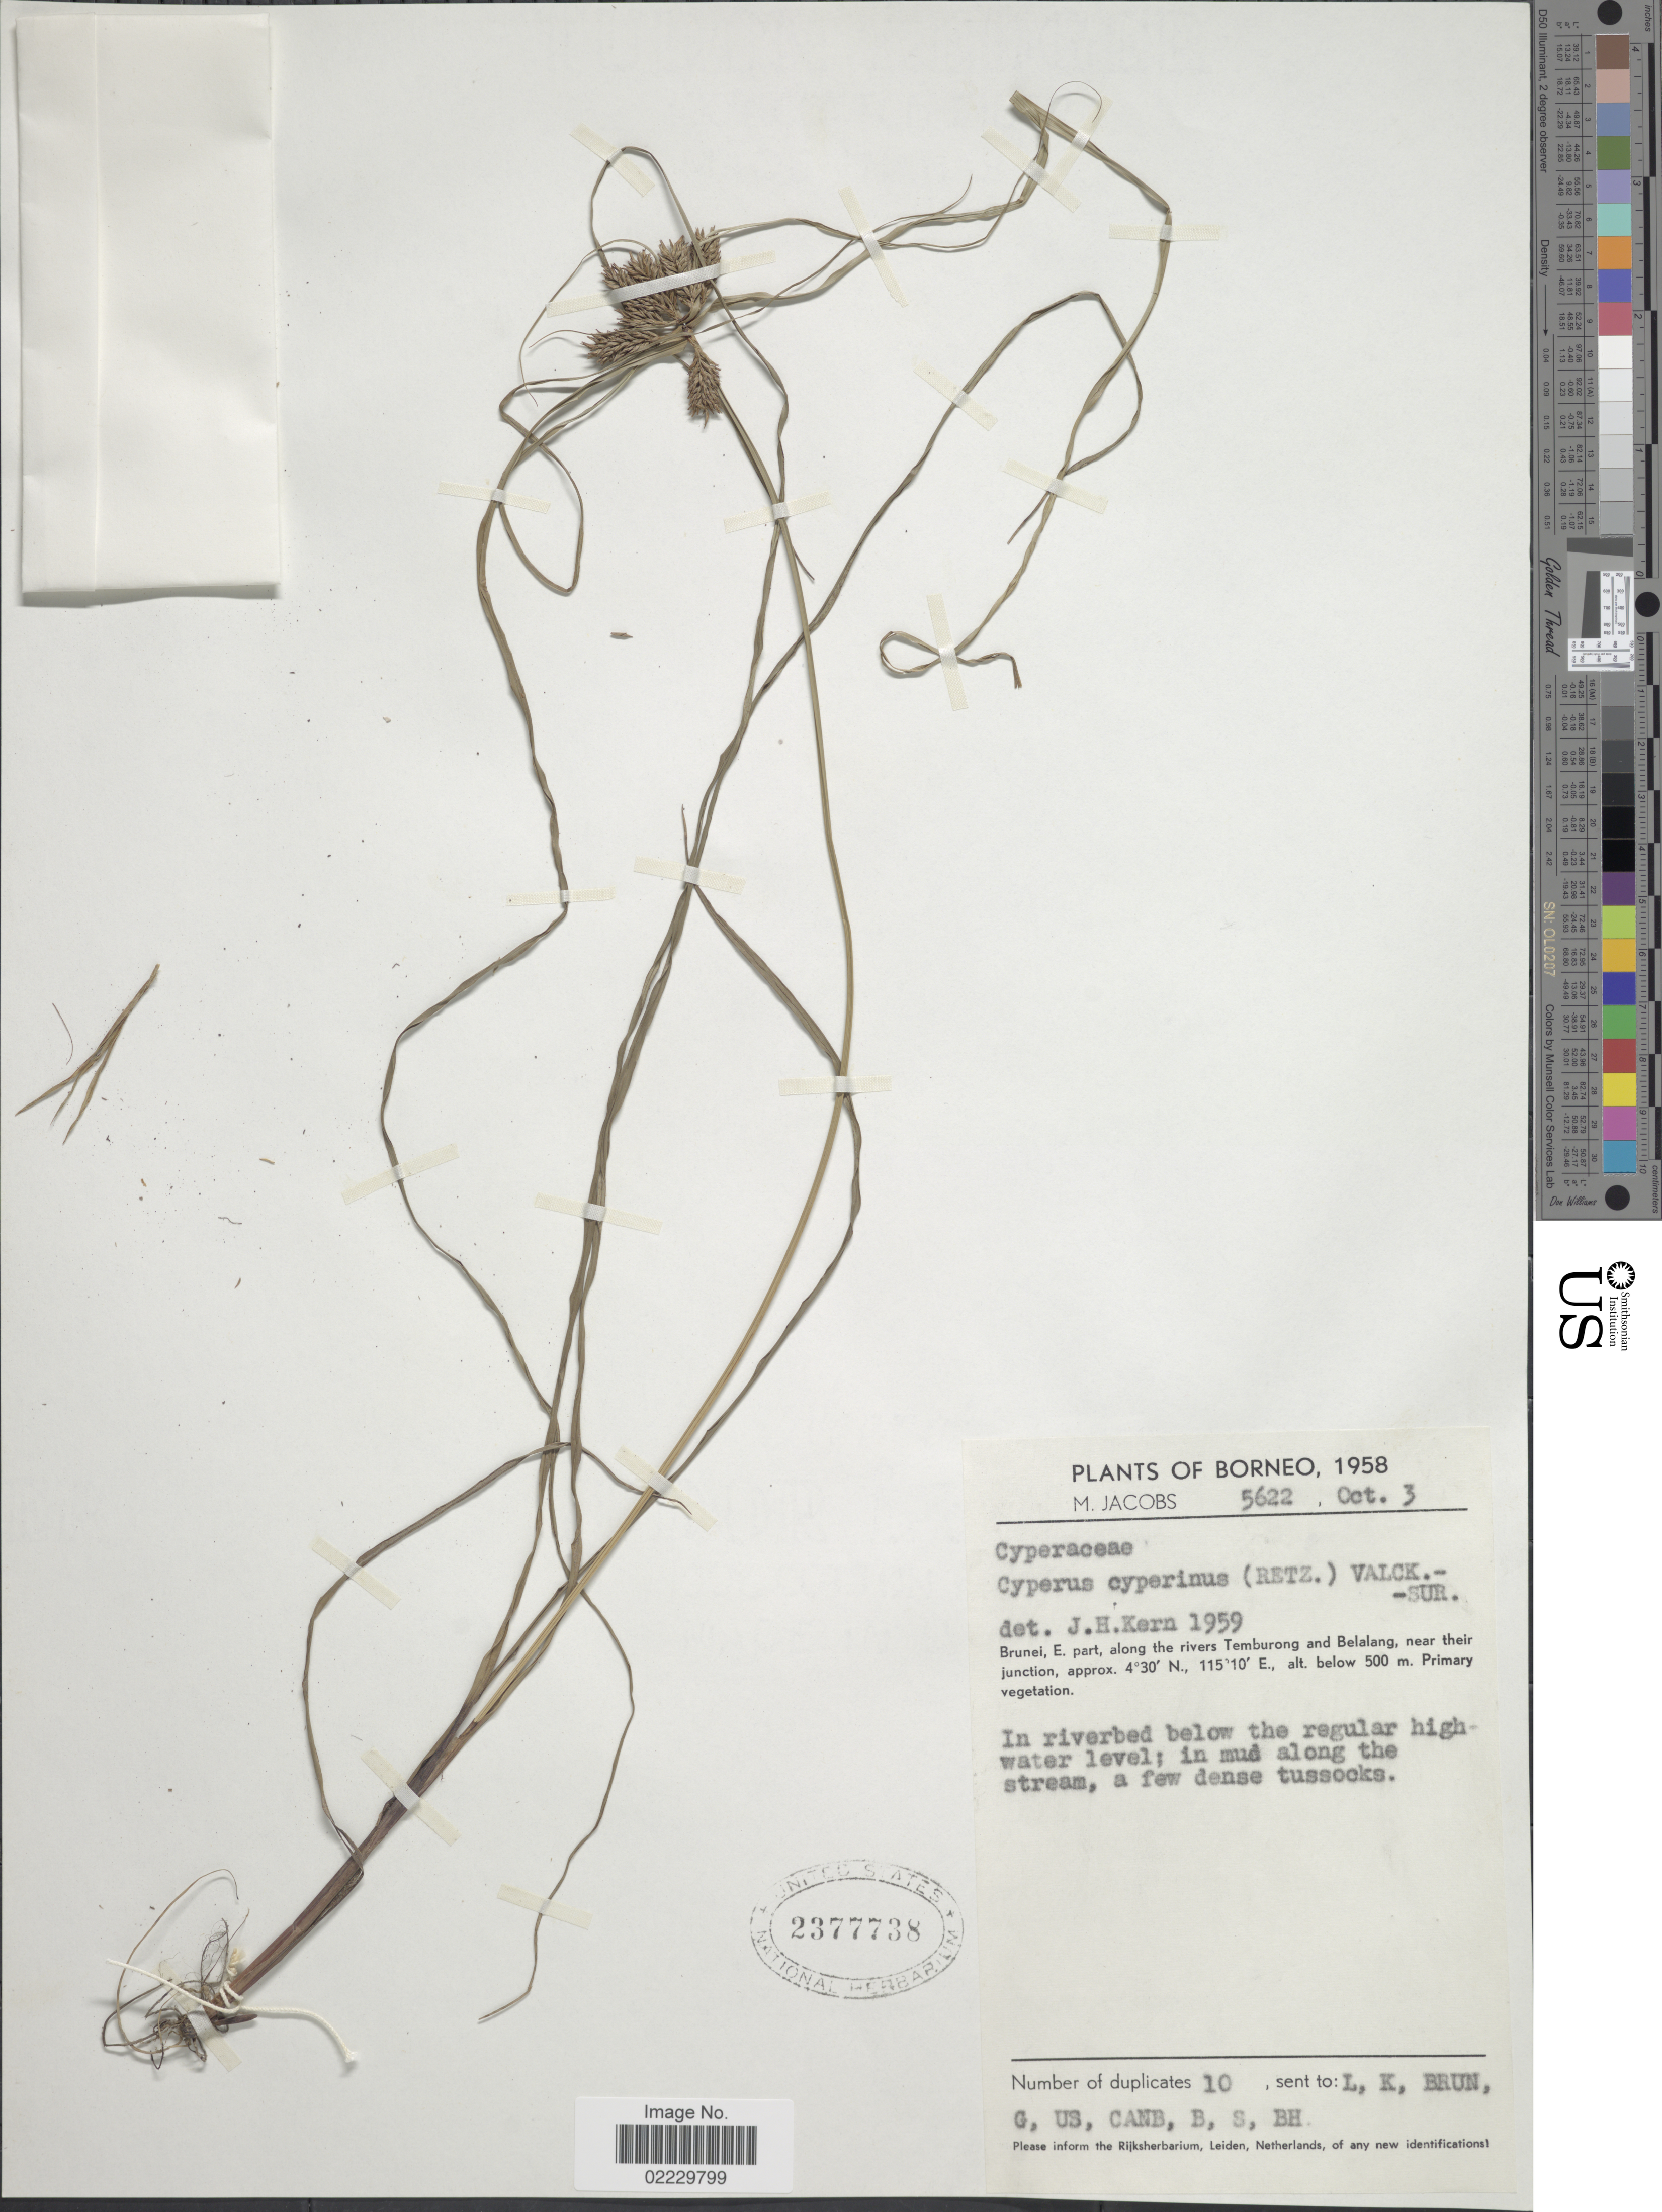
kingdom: Plantae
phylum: Tracheophyta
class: Liliopsida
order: Poales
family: Cyperaceae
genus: Cyperus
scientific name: Cyperus cyperinus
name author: (Retz.) Valck. Sur.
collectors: M. Jacobs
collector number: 5622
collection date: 1958-10-03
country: Brunei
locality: Borneo. Brunei, E. part, along rivers Temburong and Belalang, near their junction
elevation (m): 500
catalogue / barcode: US 2377738